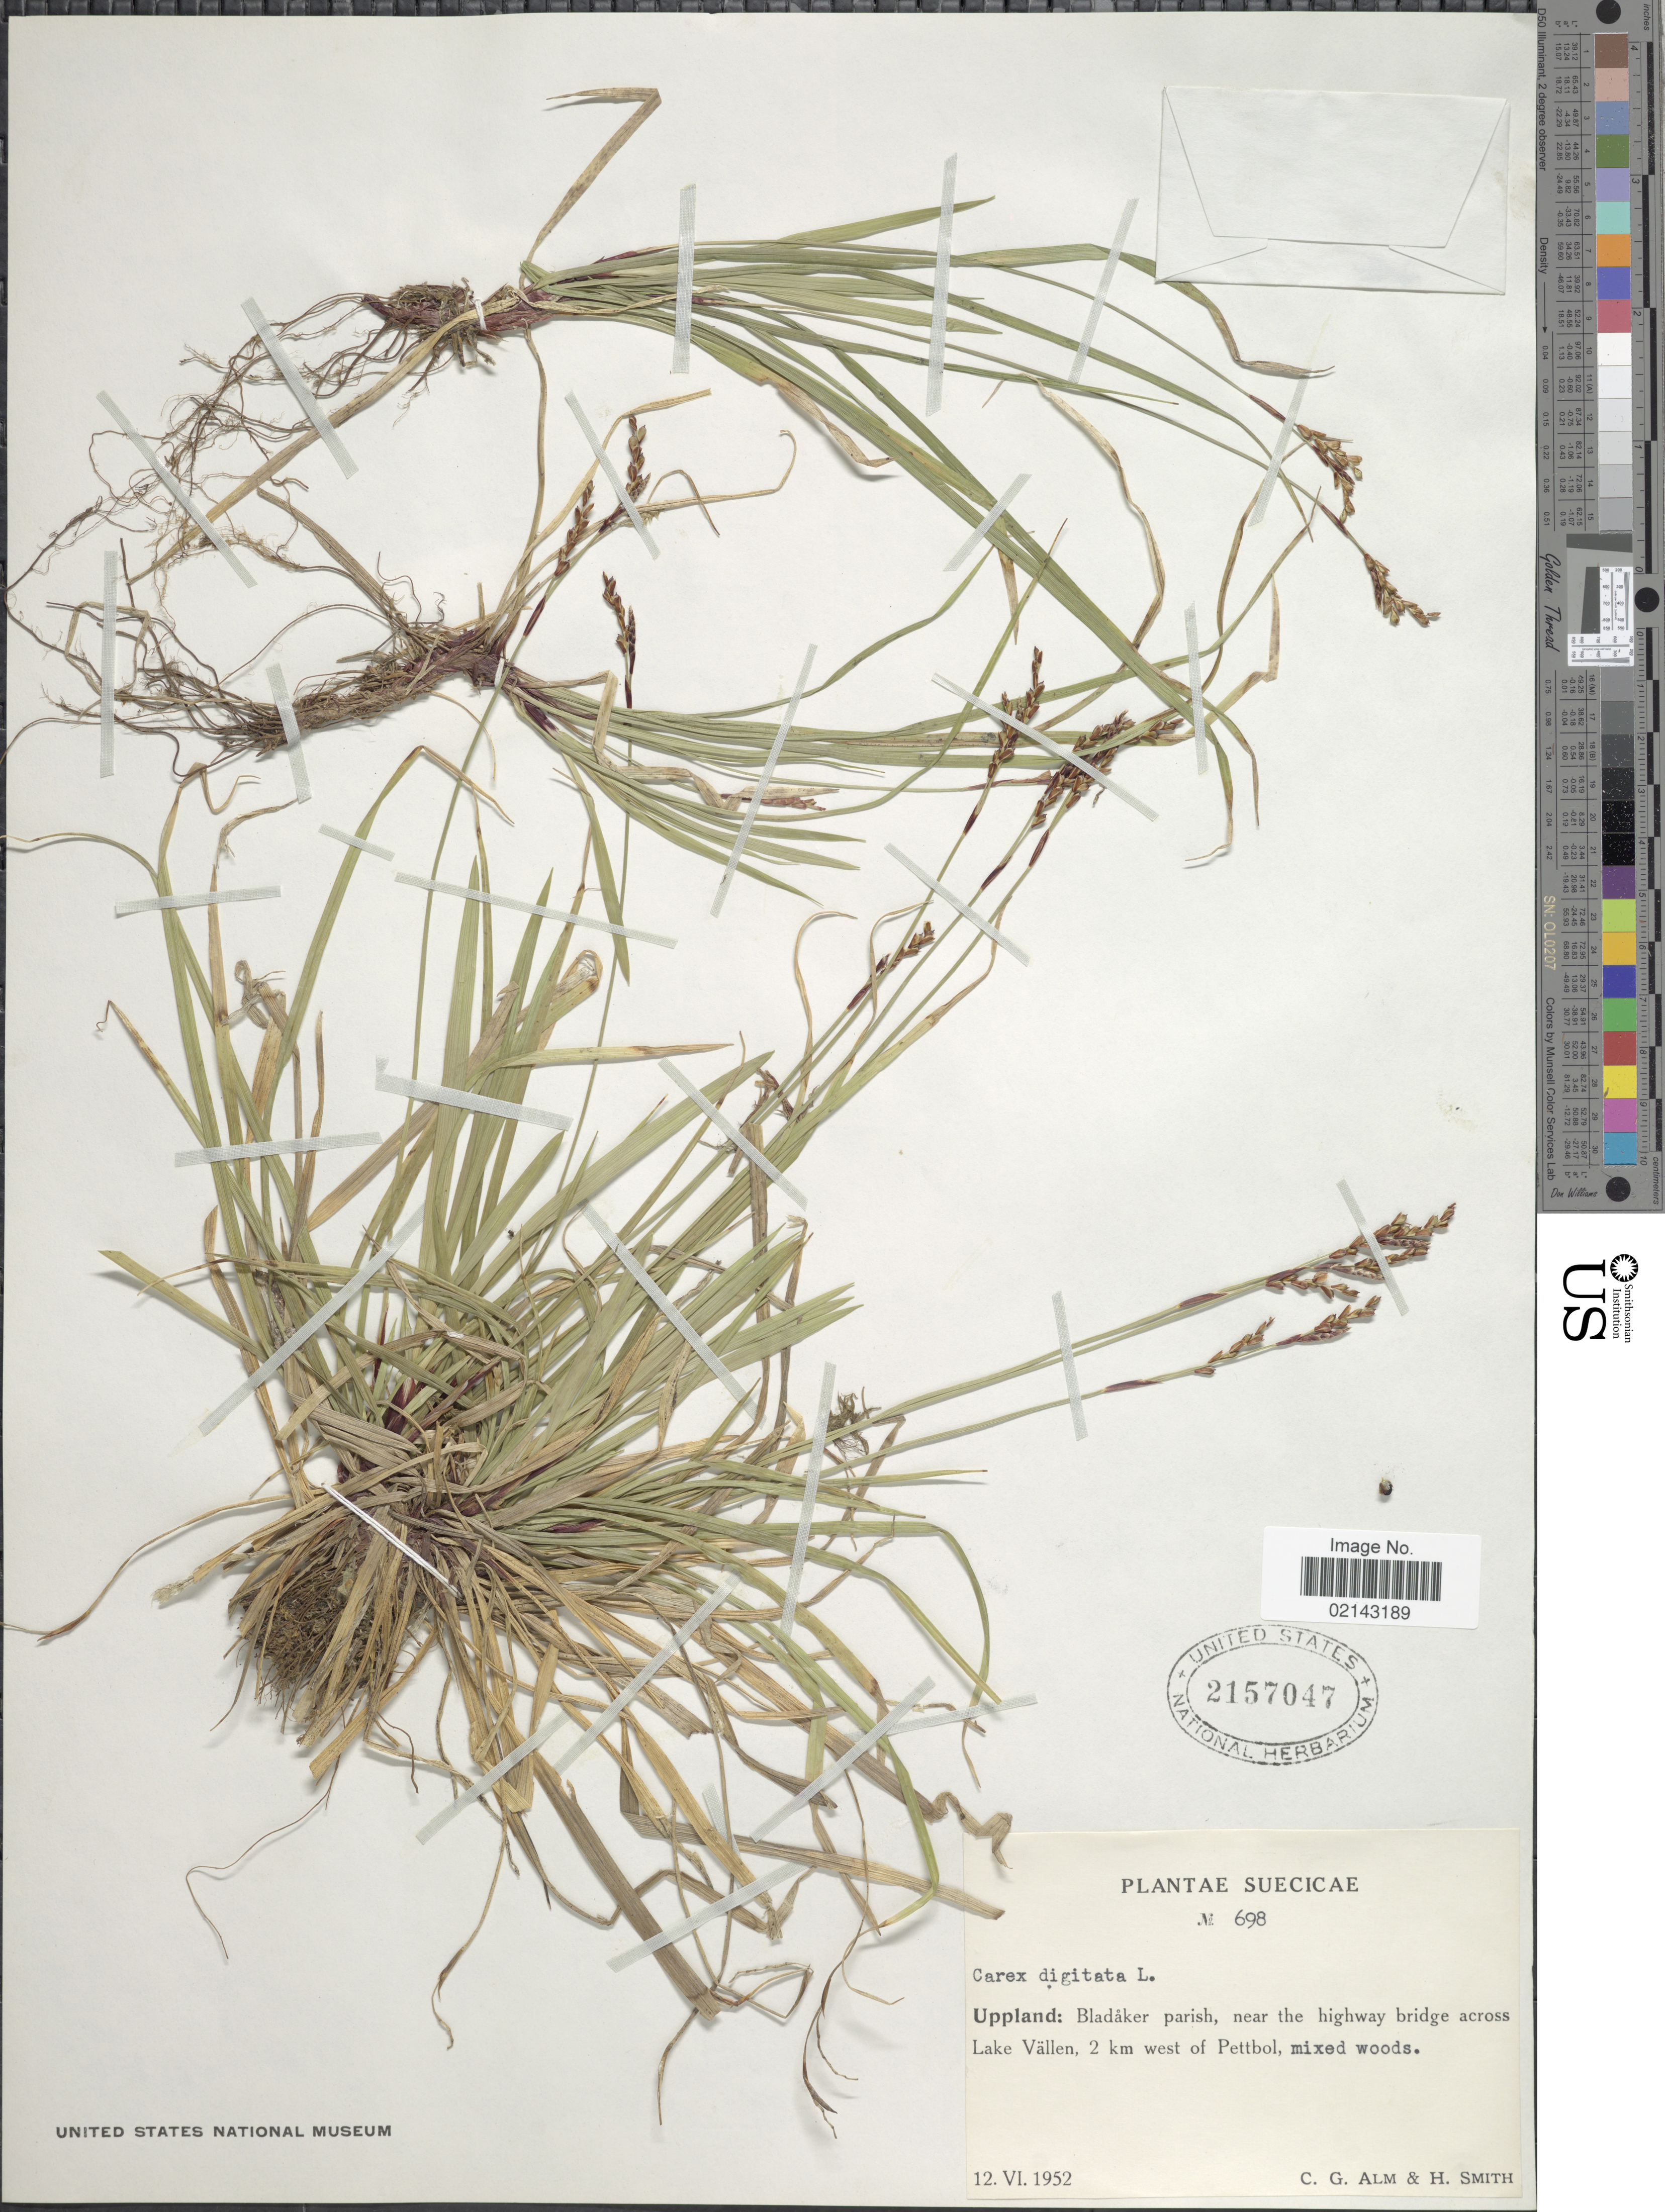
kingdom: Plantae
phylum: Tracheophyta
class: Liliopsida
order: Poales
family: Cyperaceae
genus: Carex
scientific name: Carex digitata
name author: L.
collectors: C. Alm & H. Smith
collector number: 698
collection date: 1952-06-12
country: Sweden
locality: Suecicae. Uppland: Bladaker parish, near the highway bridge across Lake Vallen, 2 km west of Pettbol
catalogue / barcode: US 2157047